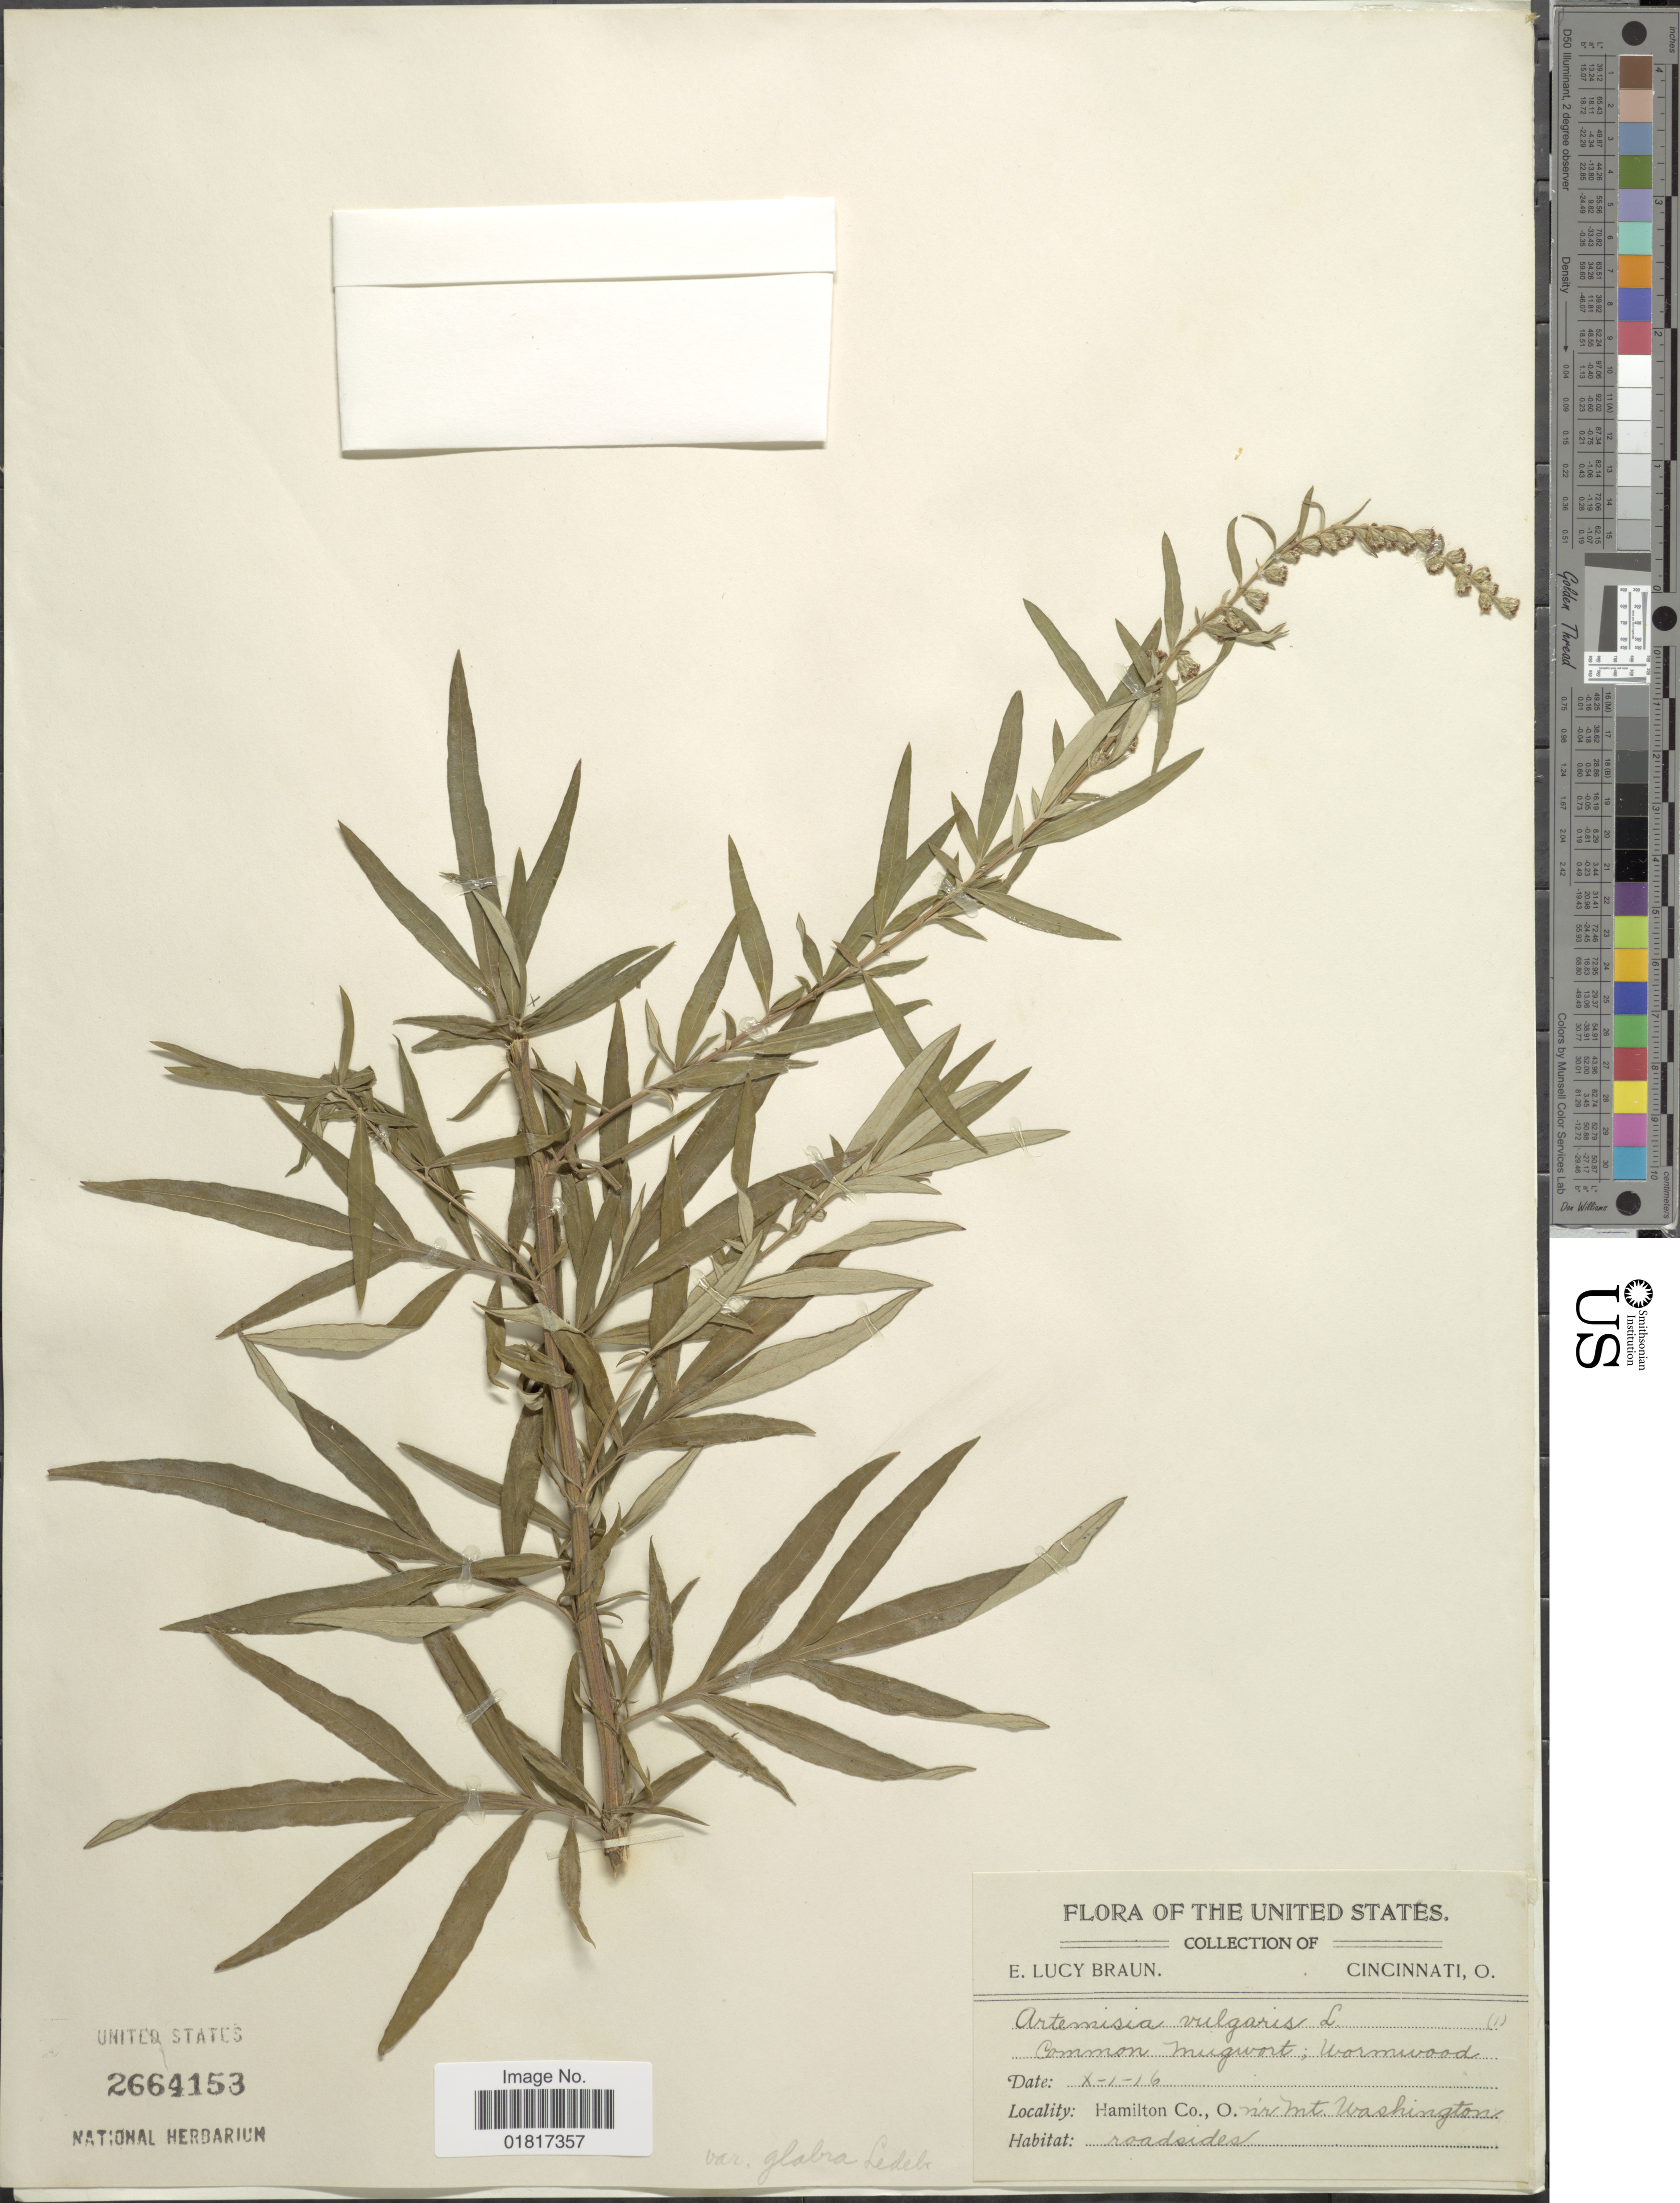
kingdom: Plantae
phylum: Tracheophyta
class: Magnoliopsida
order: Asterales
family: Asteraceae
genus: Artemisia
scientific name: Artemisia vulgaris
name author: L.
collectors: E. L. Braun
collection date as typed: Transcribed d/m/y: 1/10/16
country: United States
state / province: Ohio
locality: Hamilton Co., O nr Mt Washington, roadsides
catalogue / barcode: US 2664153